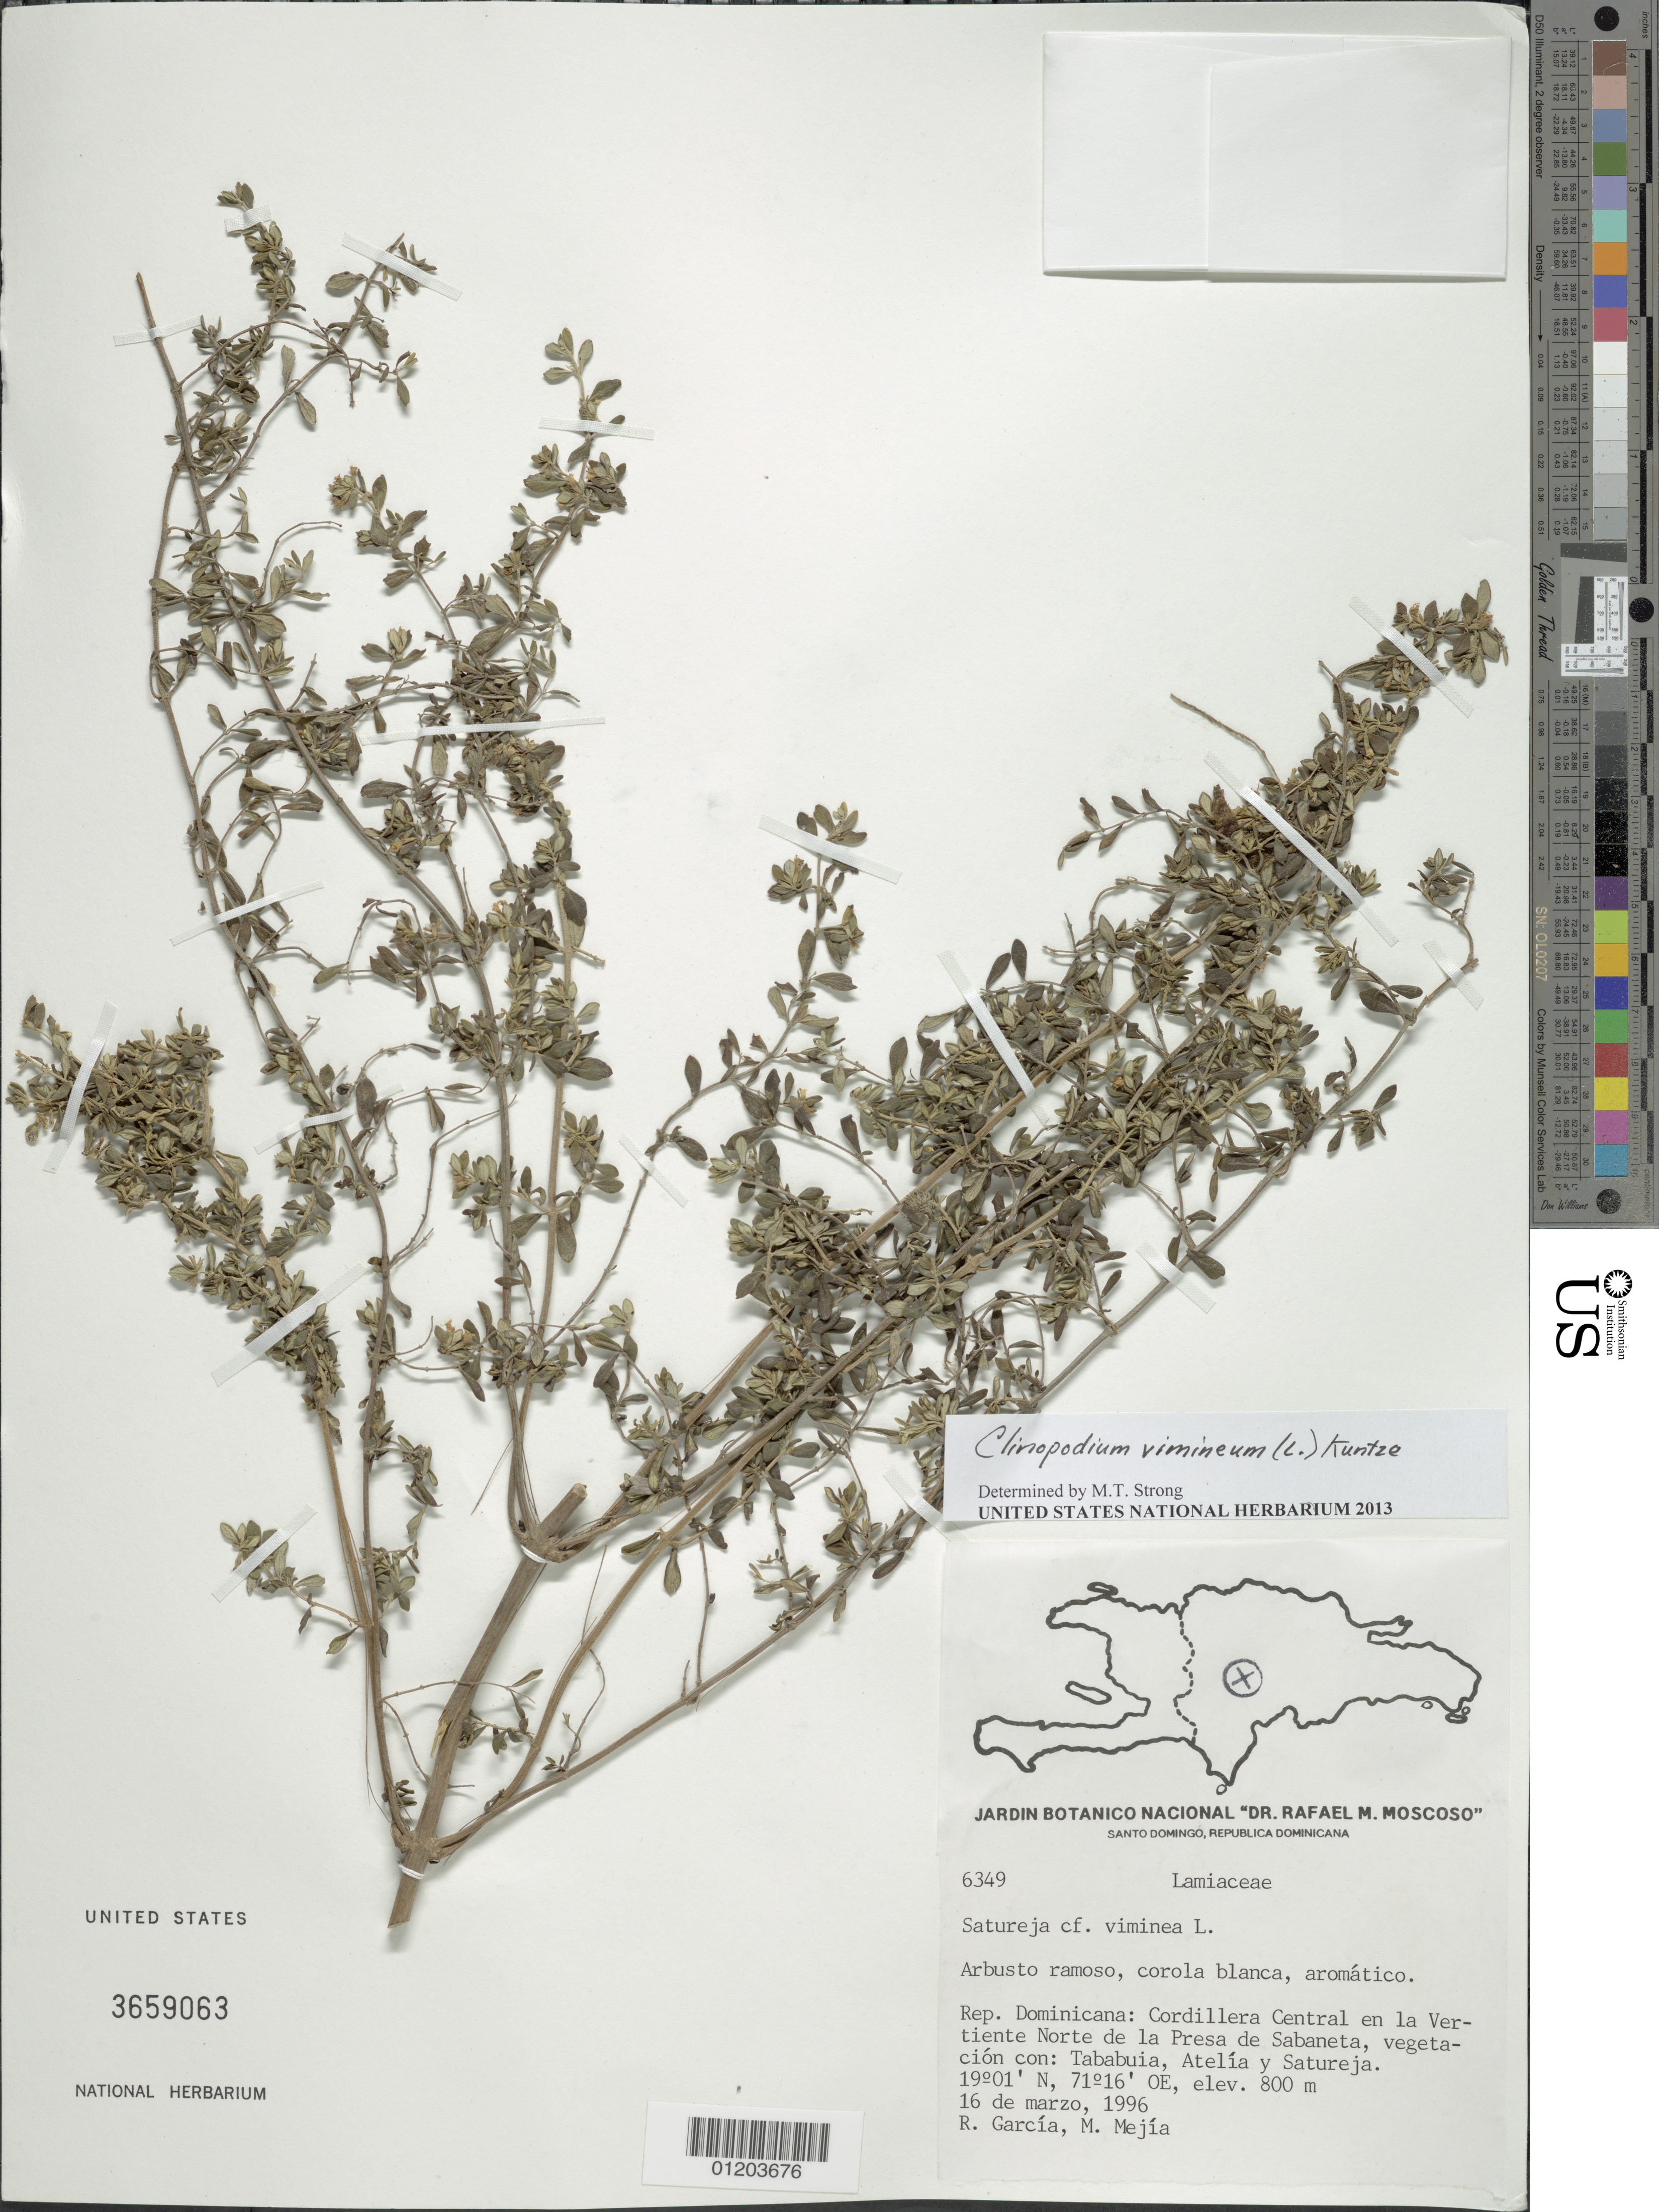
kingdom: Plantae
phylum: Tracheophyta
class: Magnoliopsida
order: Lamiales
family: Lamiaceae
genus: Clinopodium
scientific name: Clinopodium vimineum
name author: (L.) Kuntze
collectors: R. García & M. Mejia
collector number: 6349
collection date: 1996-03-16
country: Dominican Republic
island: Hispaniola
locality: Cordillera Central en la Vertiente Norte de la Presa de Sabaneta.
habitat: Vegetación con: Tabebuia, Atelía y Satureja.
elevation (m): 800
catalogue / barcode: US 3659063